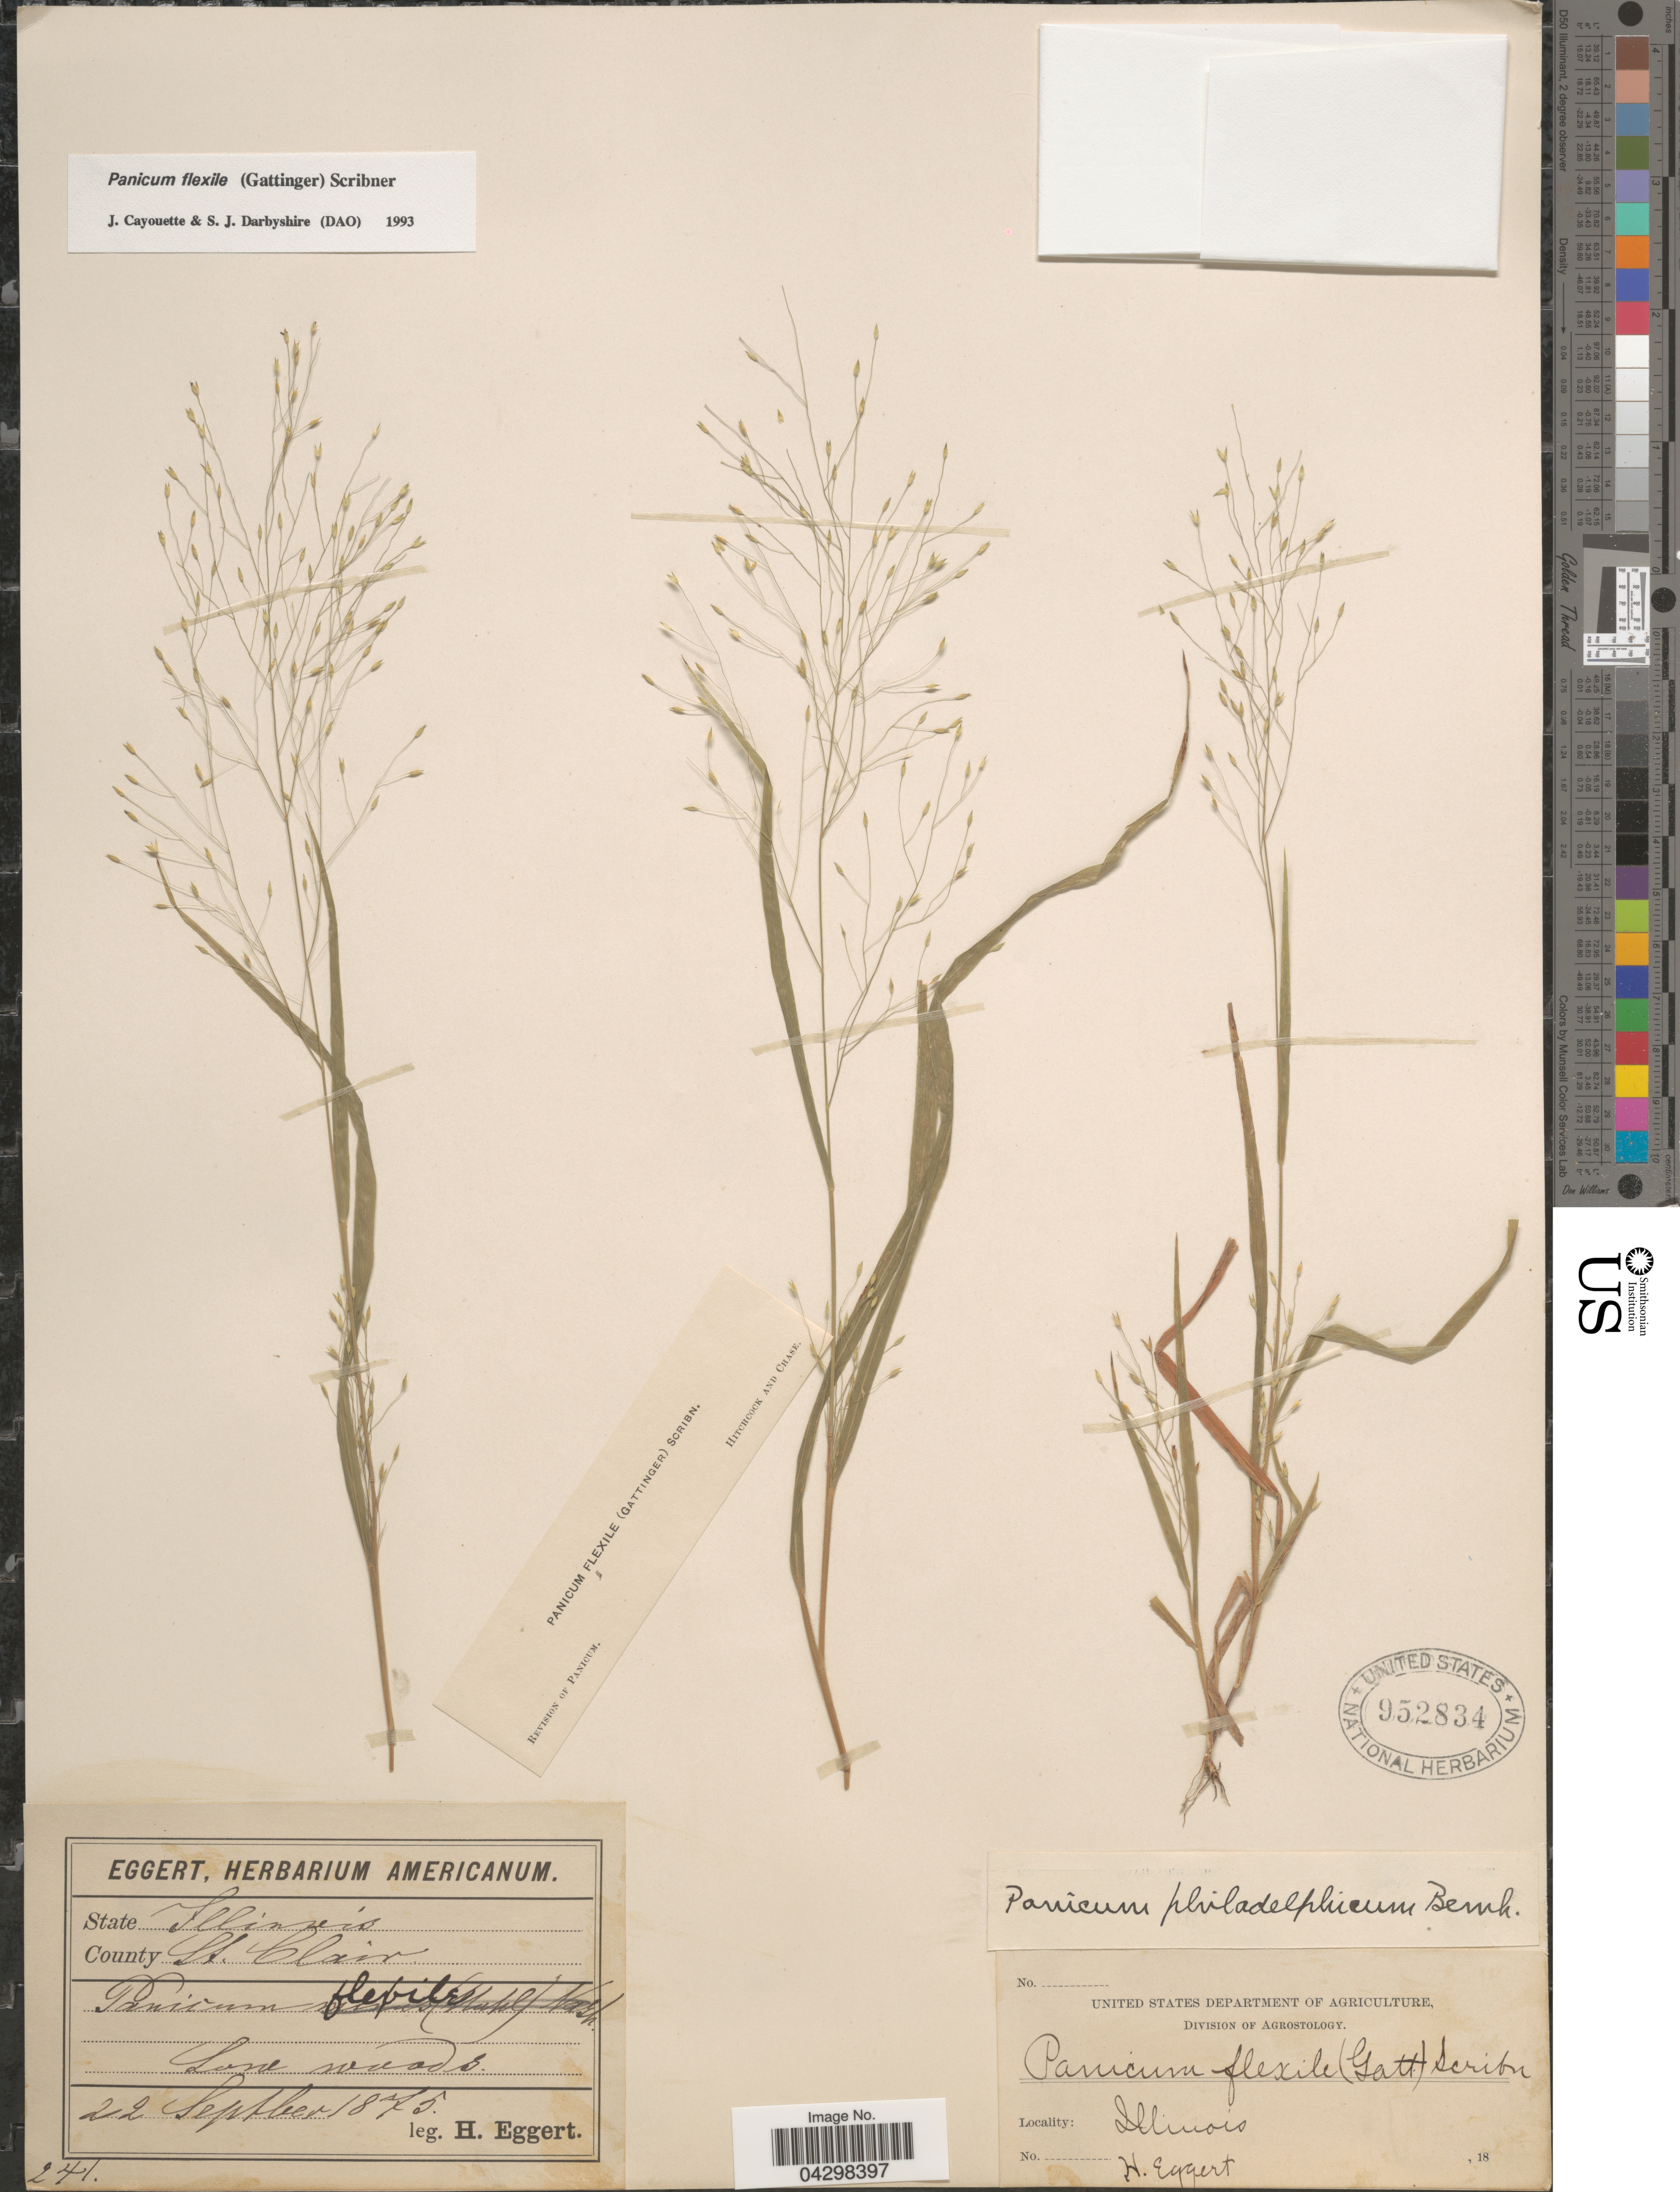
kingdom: Plantae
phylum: Tracheophyta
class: Liliopsida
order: Poales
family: Poaceae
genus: Panicum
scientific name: Panicum flexile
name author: (Gatt.) Scribn.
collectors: H. Eggert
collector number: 241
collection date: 1875-09-22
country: United States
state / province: Illinois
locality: County St. Clair. Lone woods.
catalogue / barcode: US 952834